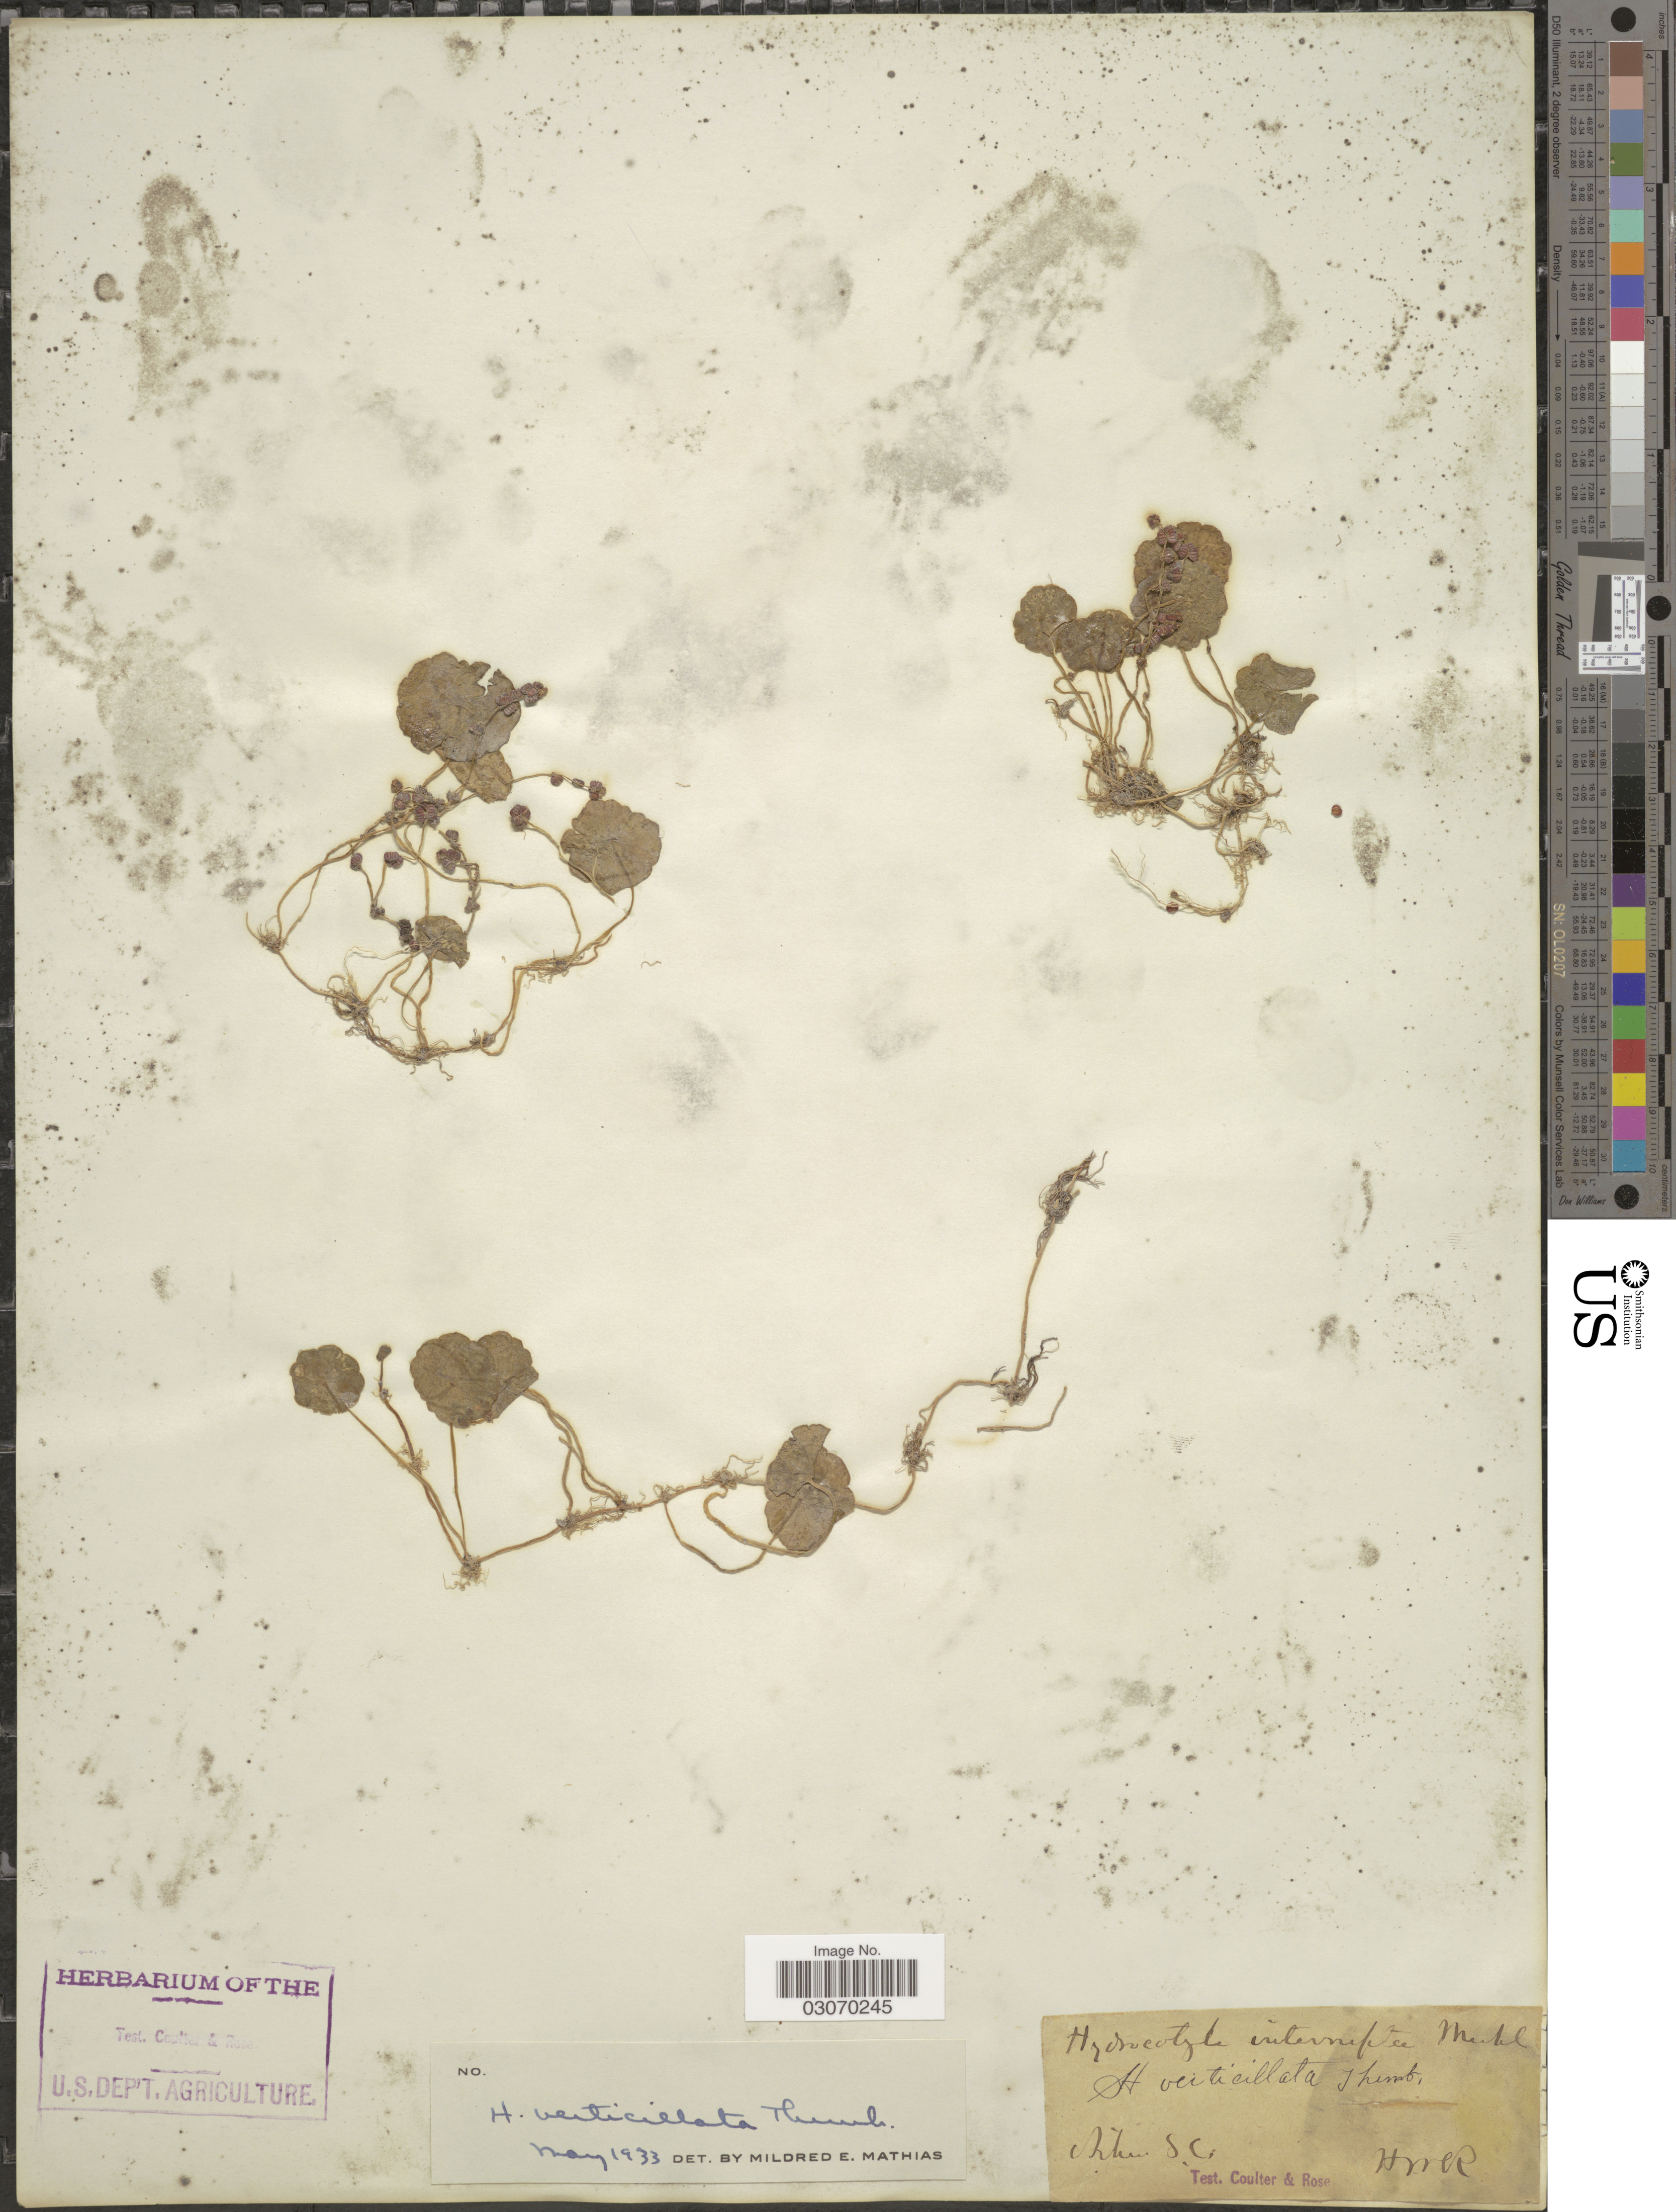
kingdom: Plantae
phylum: Tracheophyta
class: Magnoliopsida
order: Apiales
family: Araliaceae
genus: Hydrocotyle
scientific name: Hydrocotyle verticillata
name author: Thunb.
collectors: H. W. R.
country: United States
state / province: South Carolina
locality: Aiken S.C.